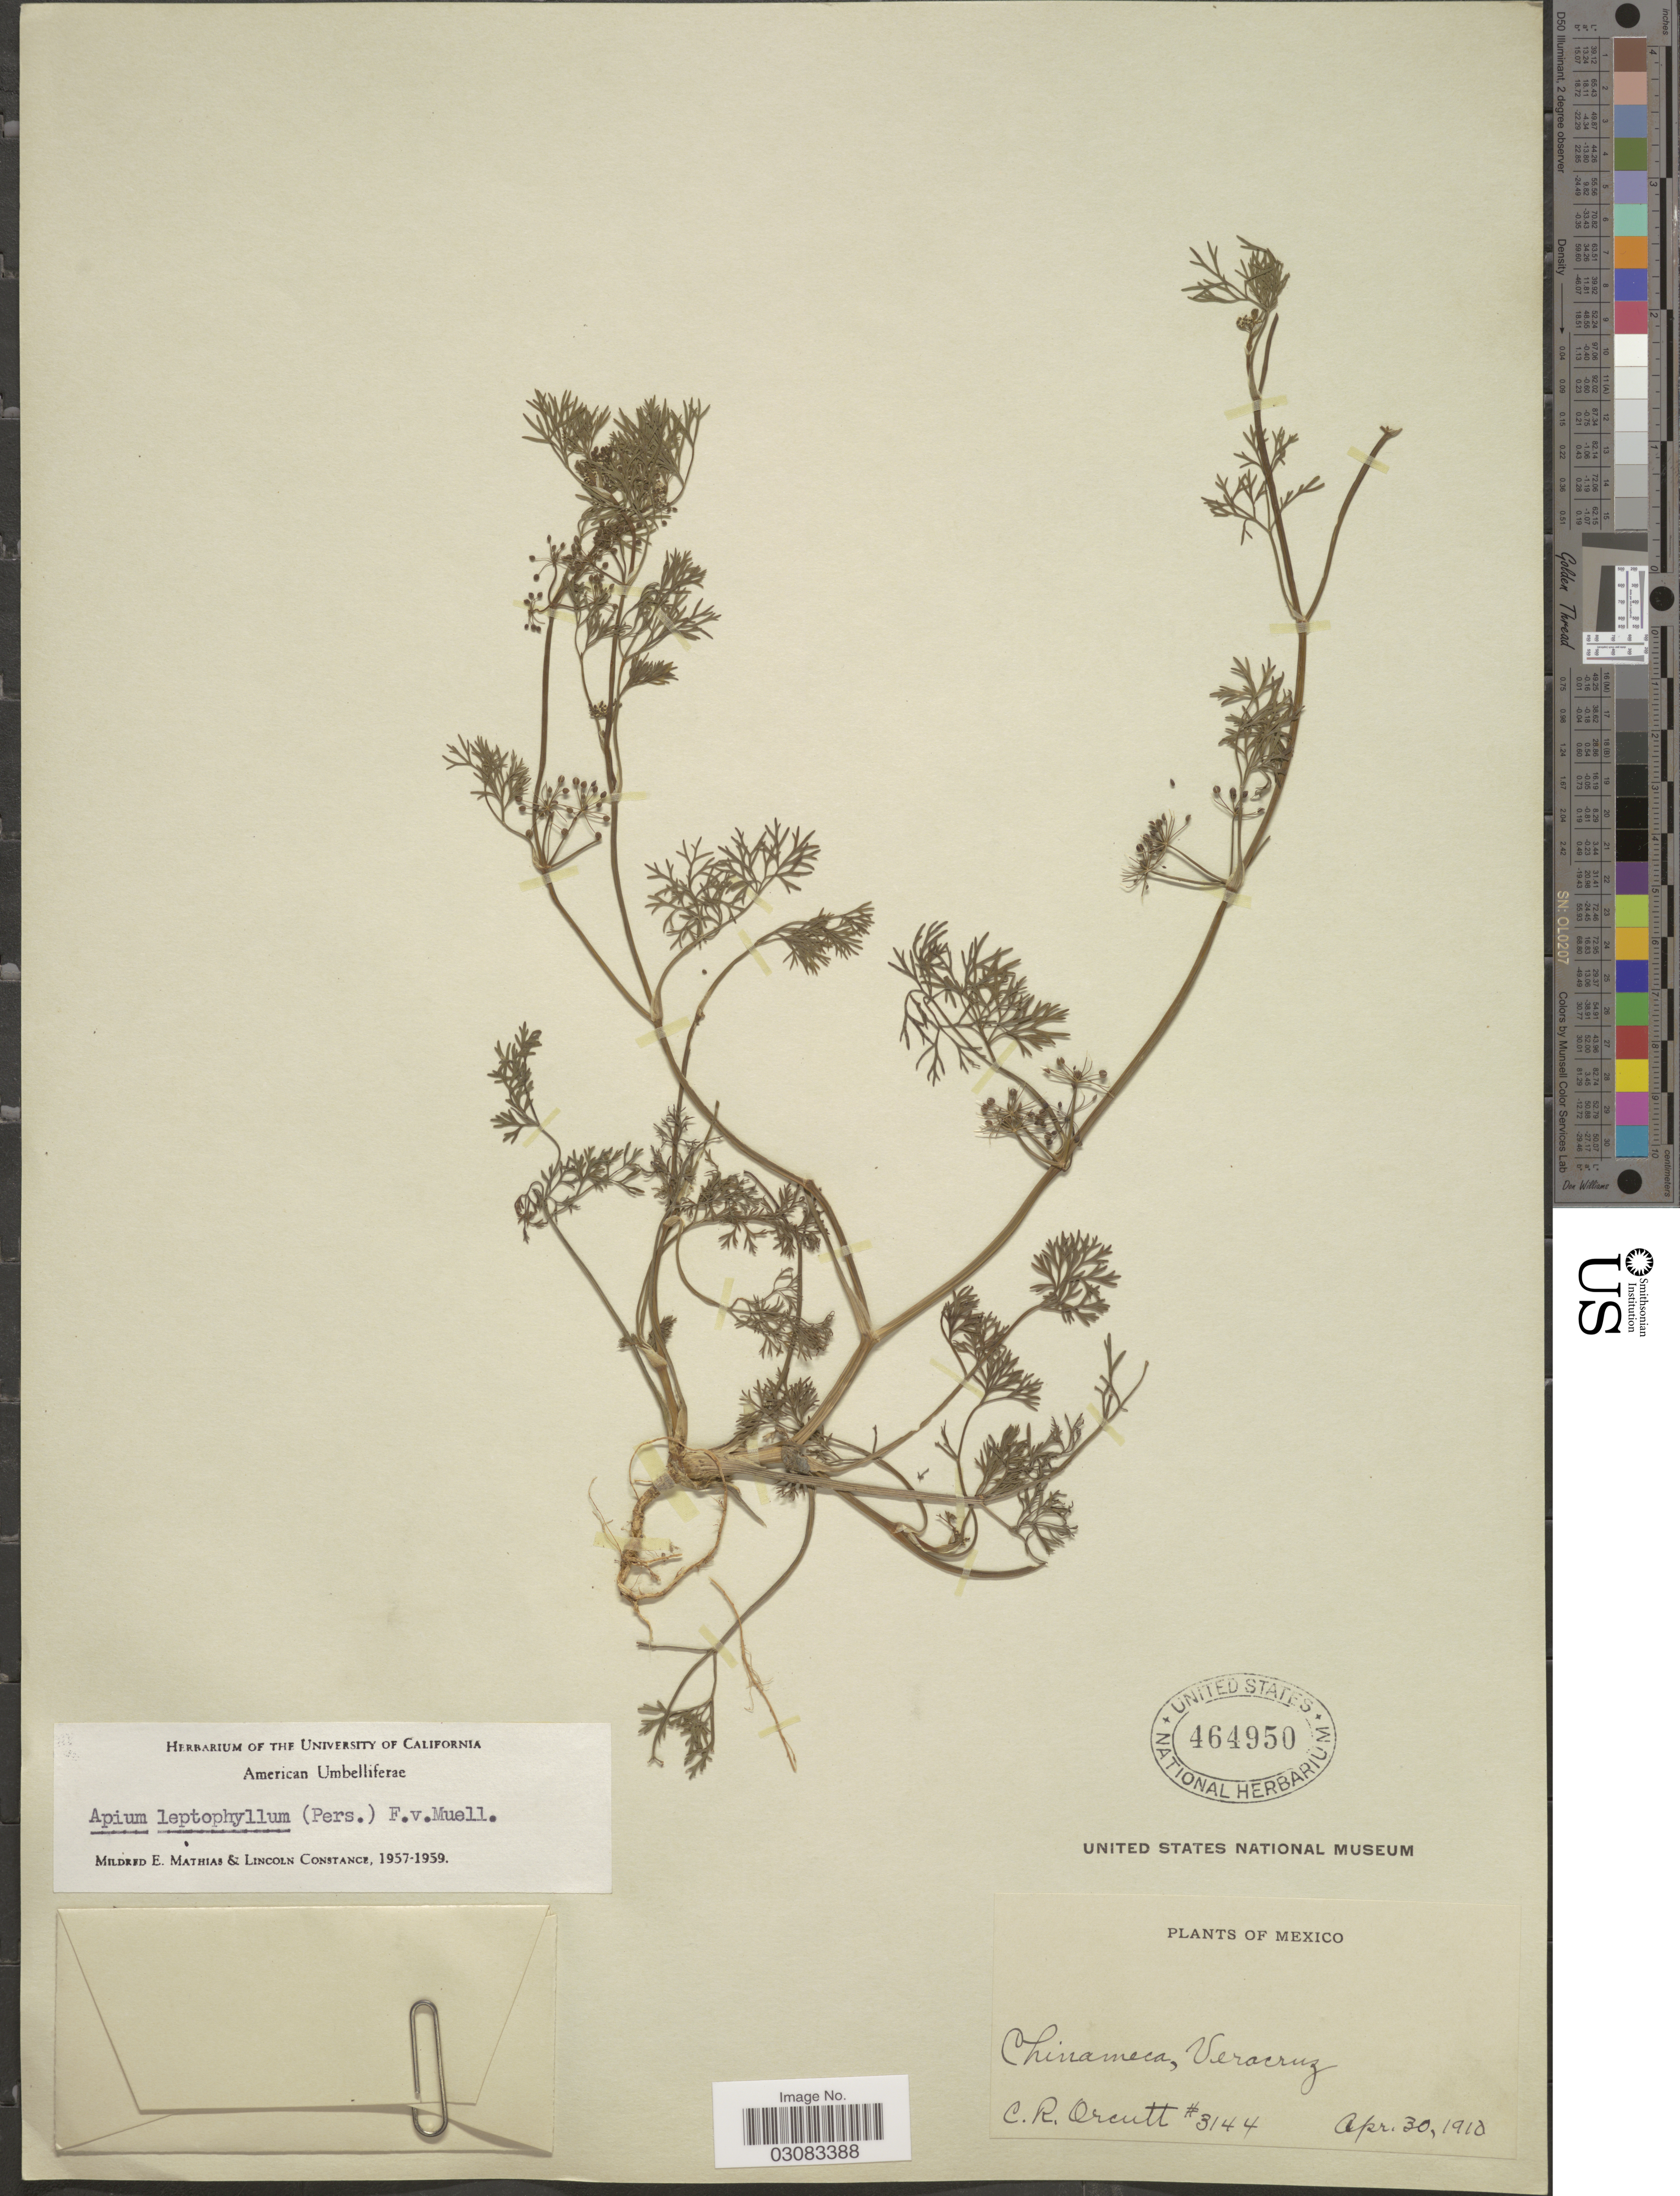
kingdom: Plantae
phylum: Tracheophyta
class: Magnoliopsida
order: Apiales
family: Apiaceae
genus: Cyclospermum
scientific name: Cyclospermum leptophyllum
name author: (Pers.) Sprague ex Britton & P. Wilson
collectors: C. R. Orcutt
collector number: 3144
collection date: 1910-04-30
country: Mexico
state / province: Veracruz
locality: Chinameca, Veracruz.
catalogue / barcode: US 464950